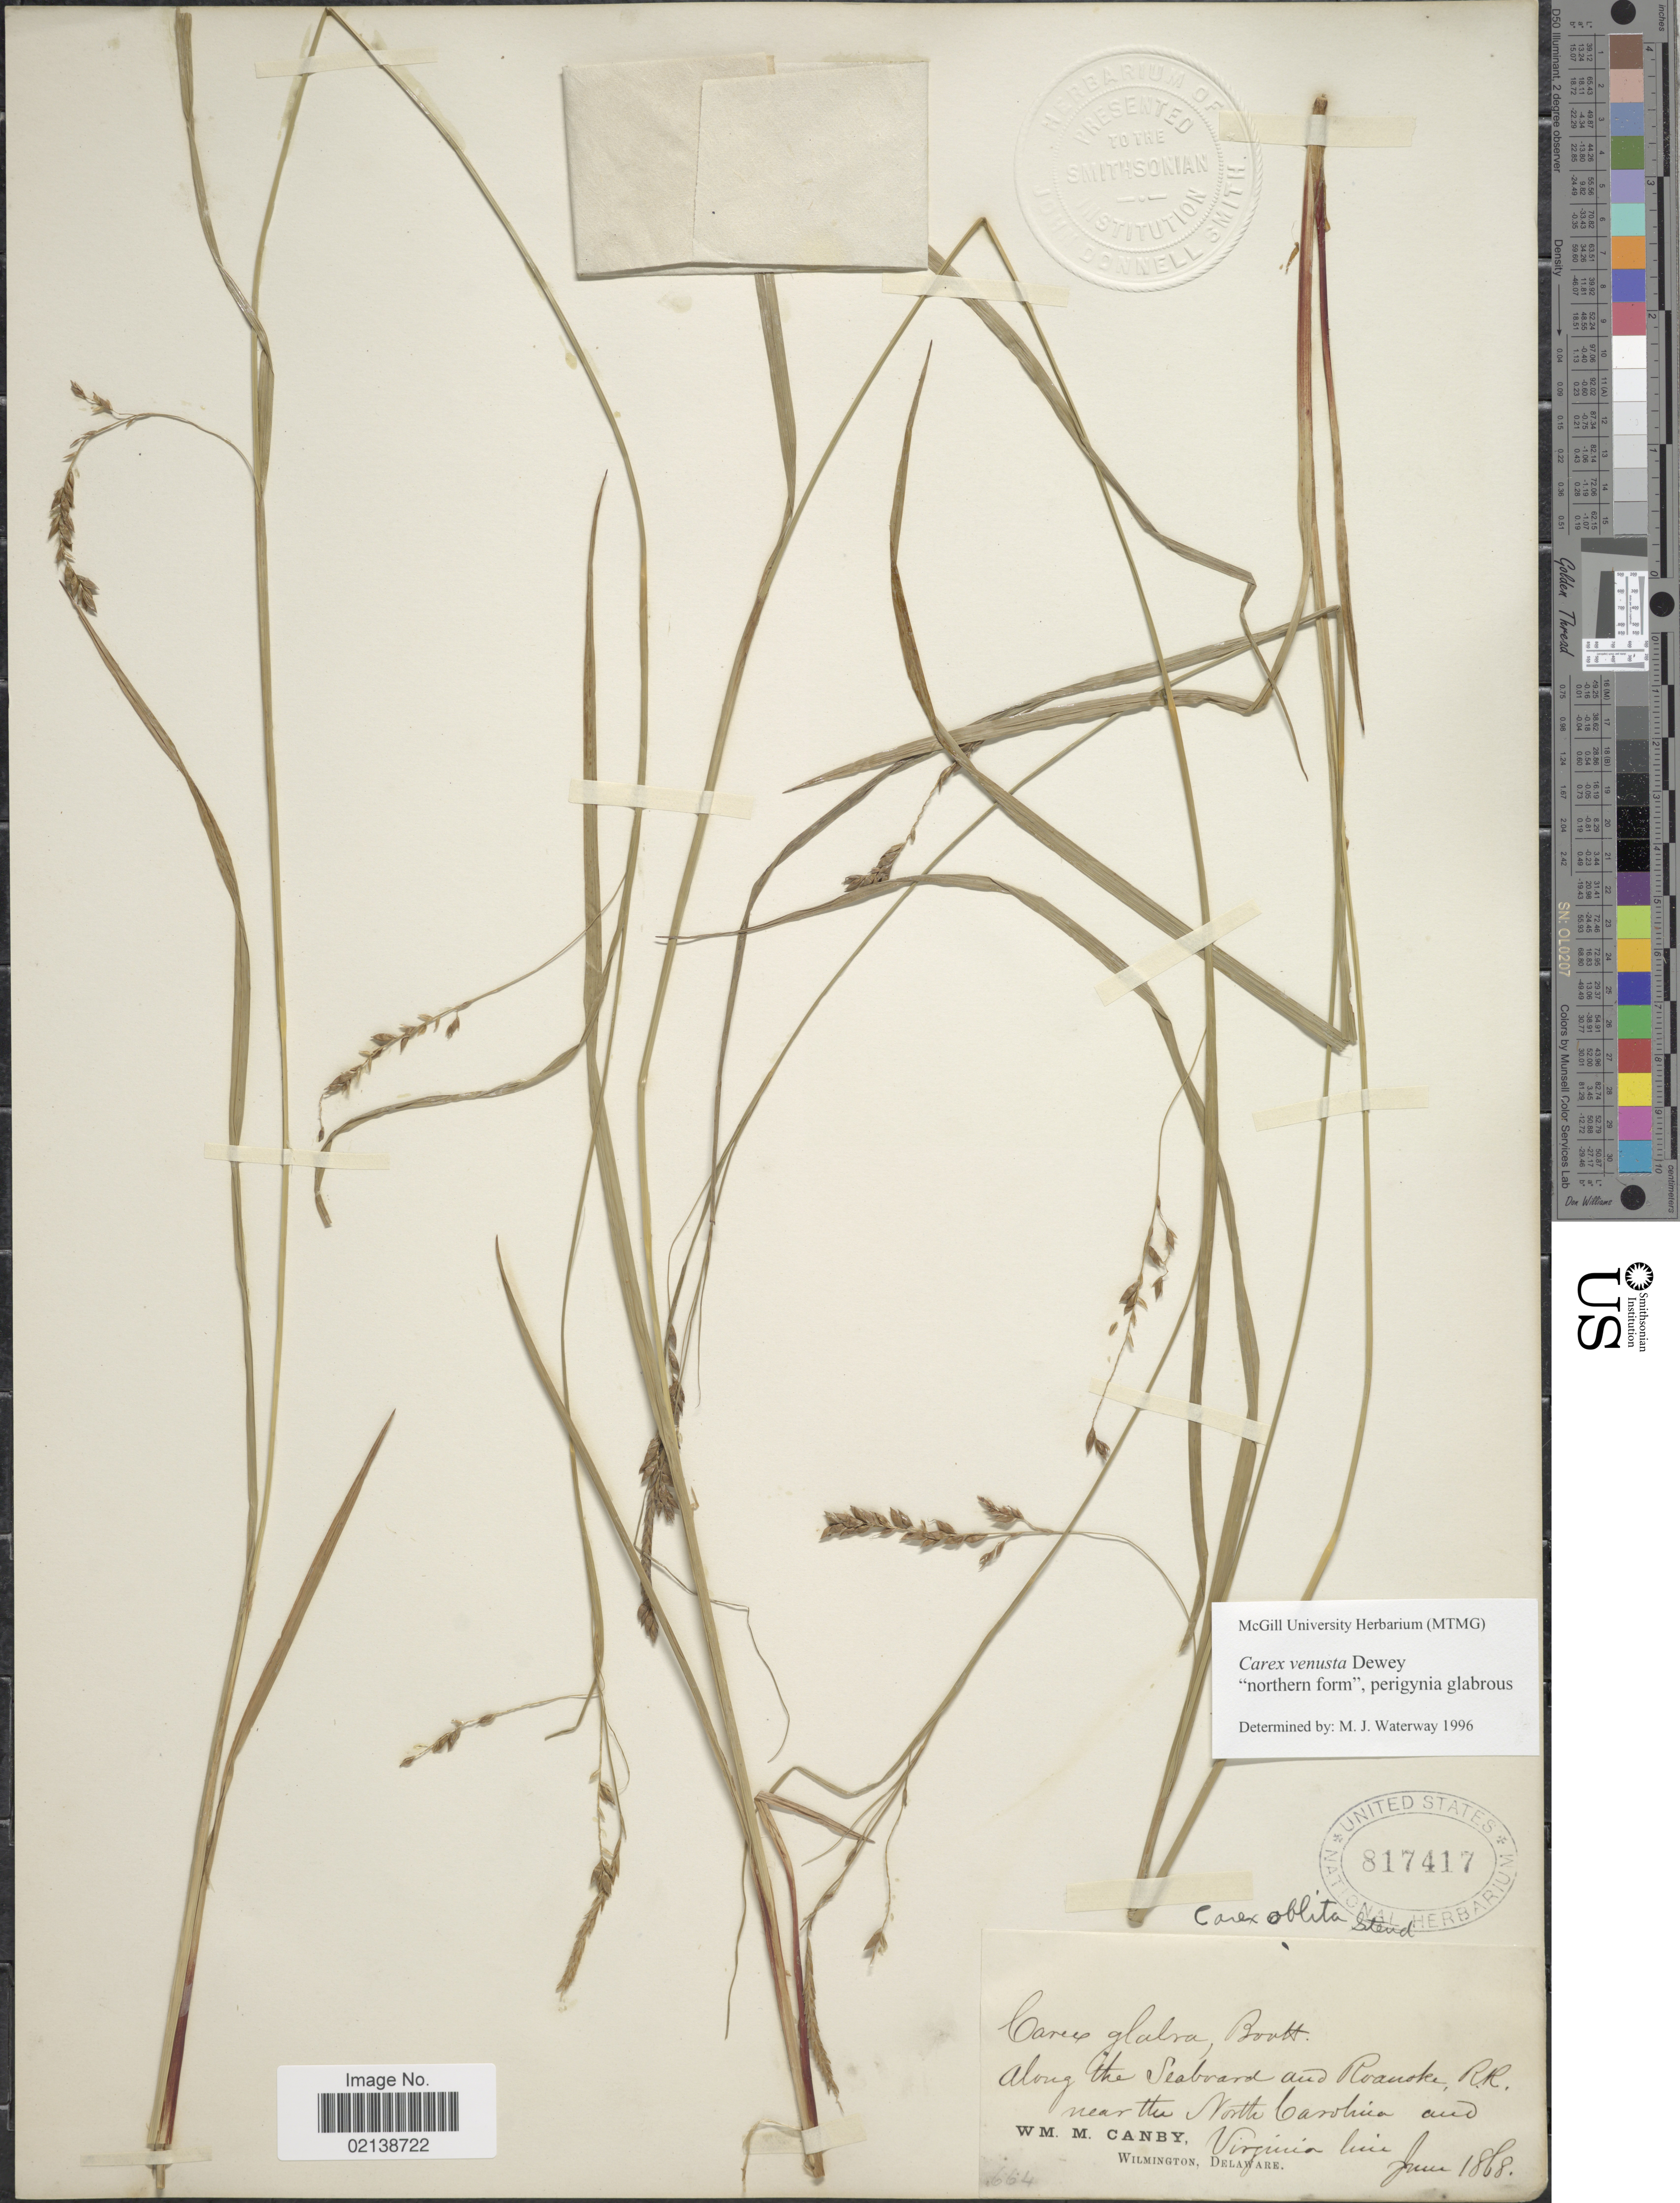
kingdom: Plantae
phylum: Tracheophyta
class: Liliopsida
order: Poales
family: Cyperaceae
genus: Carex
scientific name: Carex venusta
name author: Dewey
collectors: W. M. Canby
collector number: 664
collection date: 1868-06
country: United States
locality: Along the Seaboard and Roadside, R.R., near the North Carolina and Virginia line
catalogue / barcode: US 817417